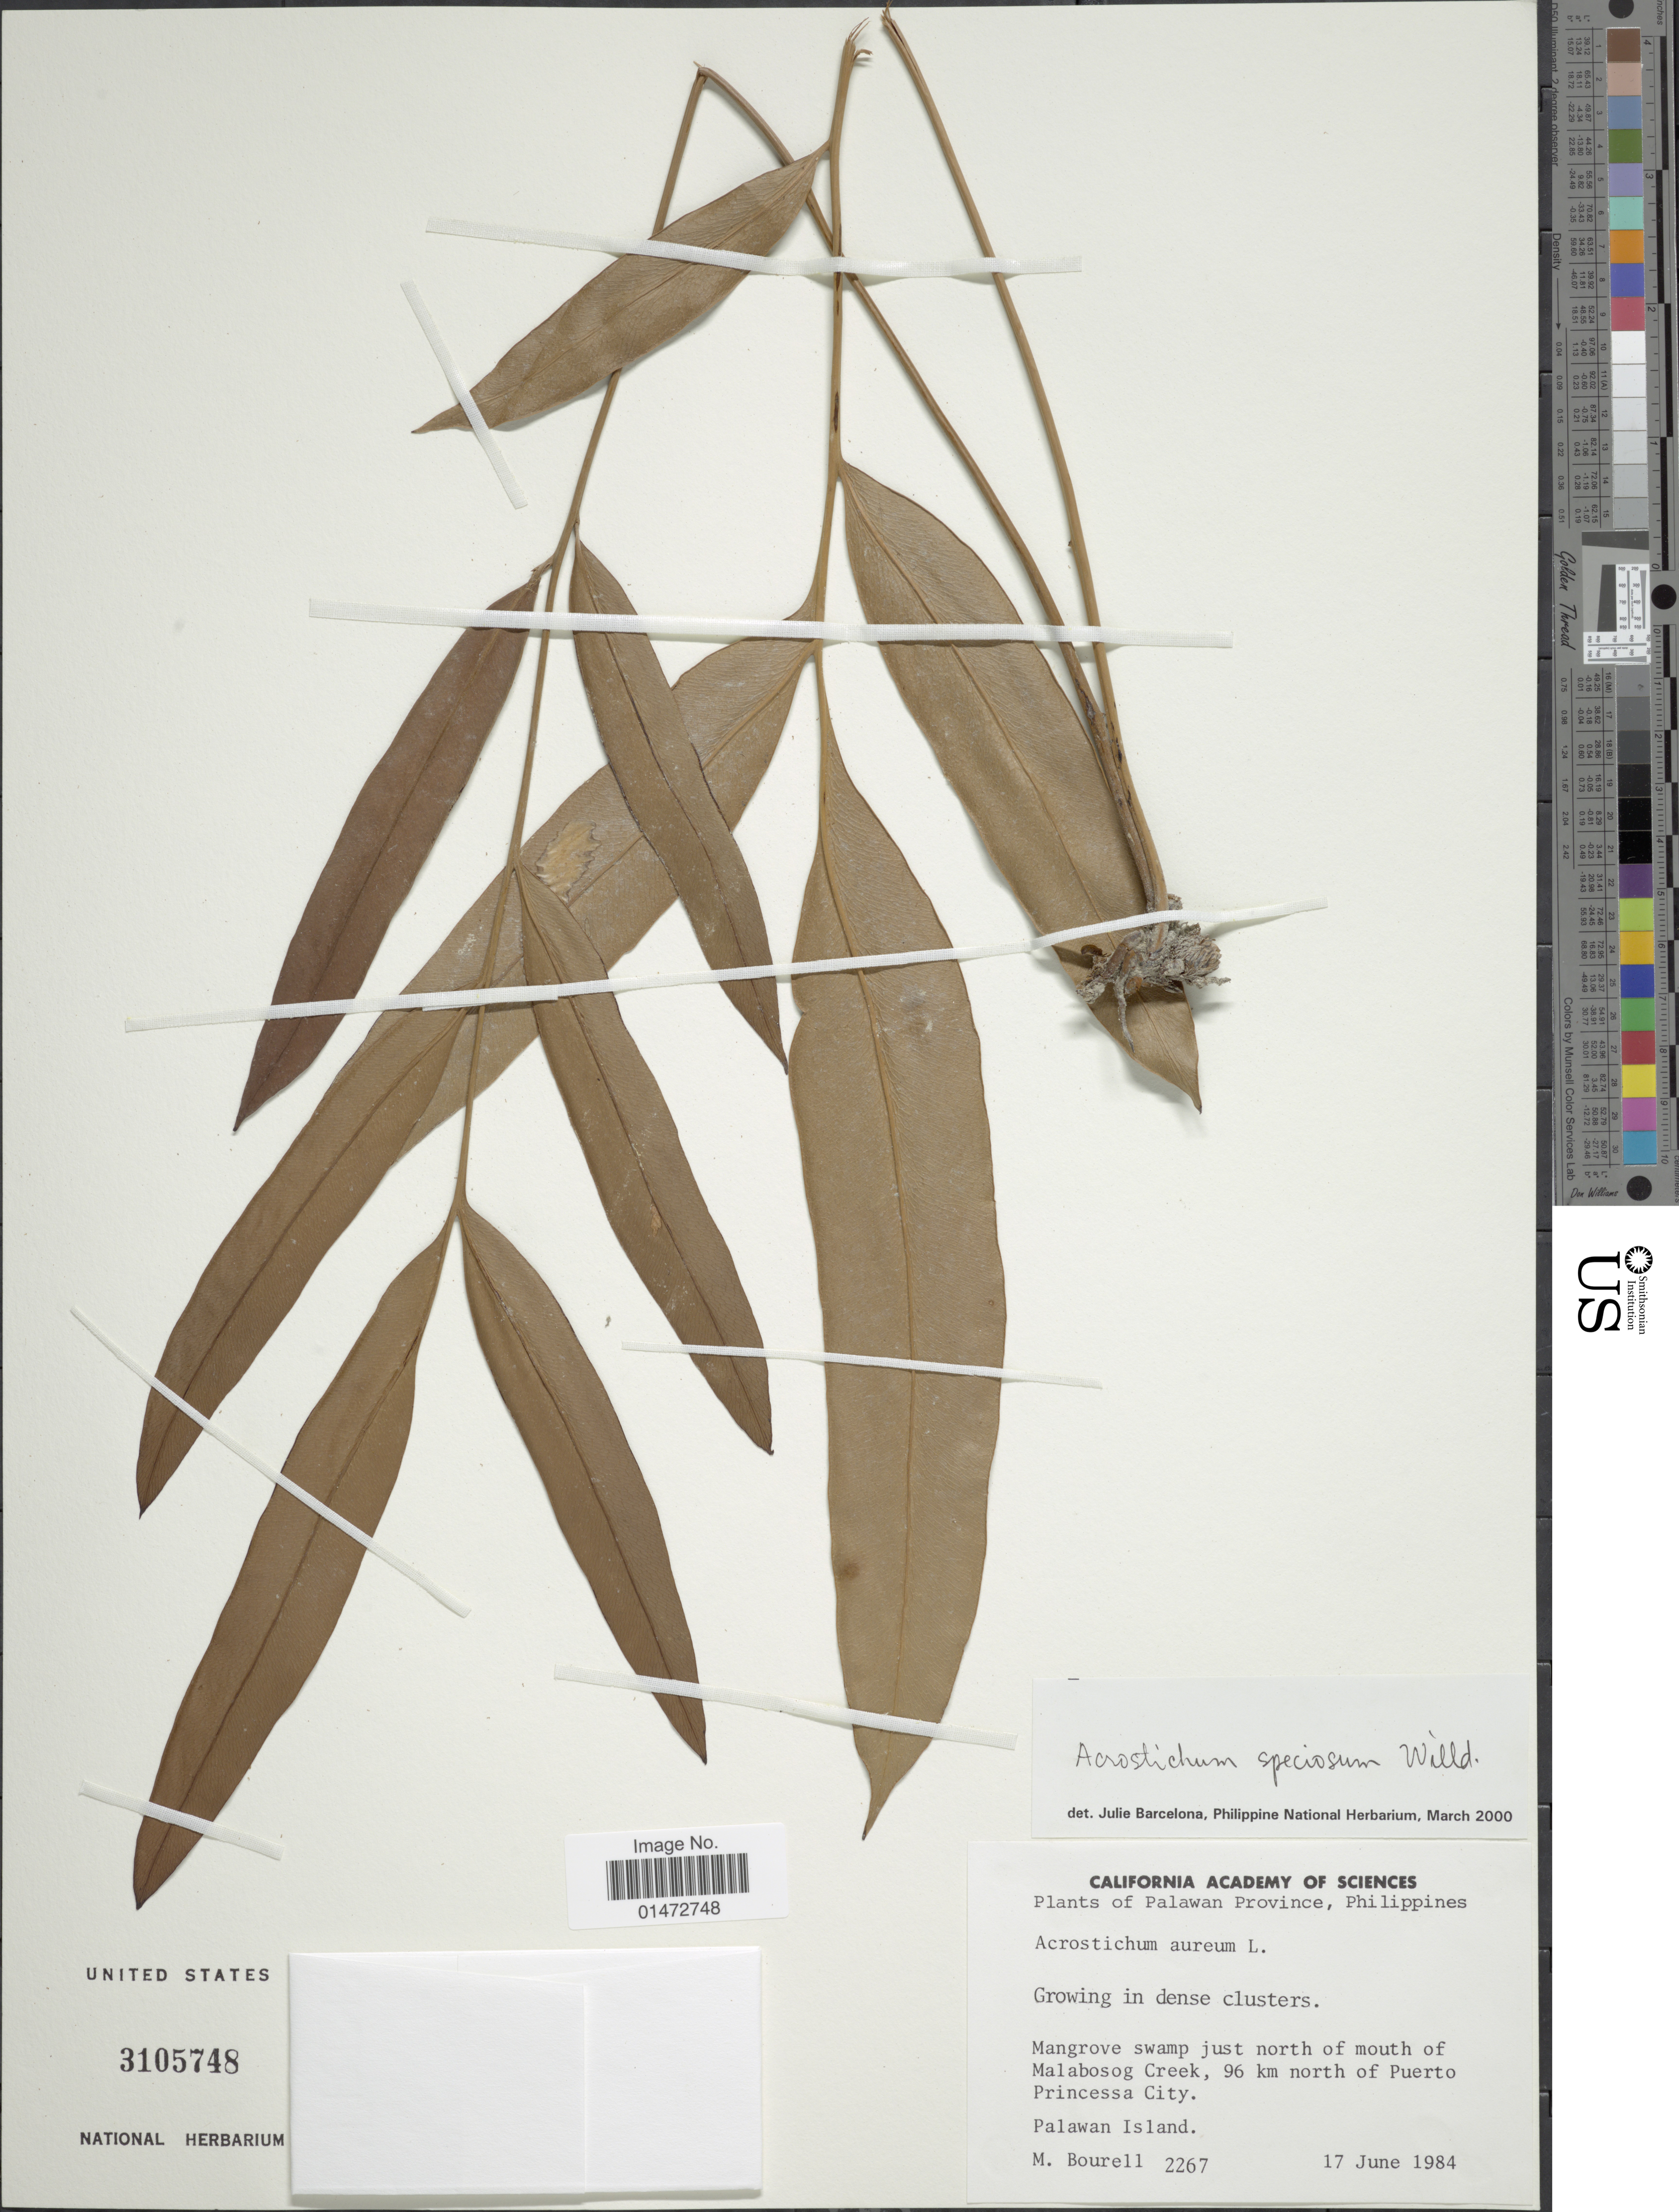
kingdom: Plantae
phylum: Tracheophyta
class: Polypodiopsida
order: Polypodiales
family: Pteridaceae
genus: Acrostichum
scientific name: Acrostichum speciosum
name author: Willd.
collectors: M. Bourell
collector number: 2267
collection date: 1984-06-17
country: Philippines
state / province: Mimaropa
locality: Palawan Province. Mangrove swamp just north of mouth of Malabosog Creek, 96 km north of Puerto Princessa City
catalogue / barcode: US 3105748